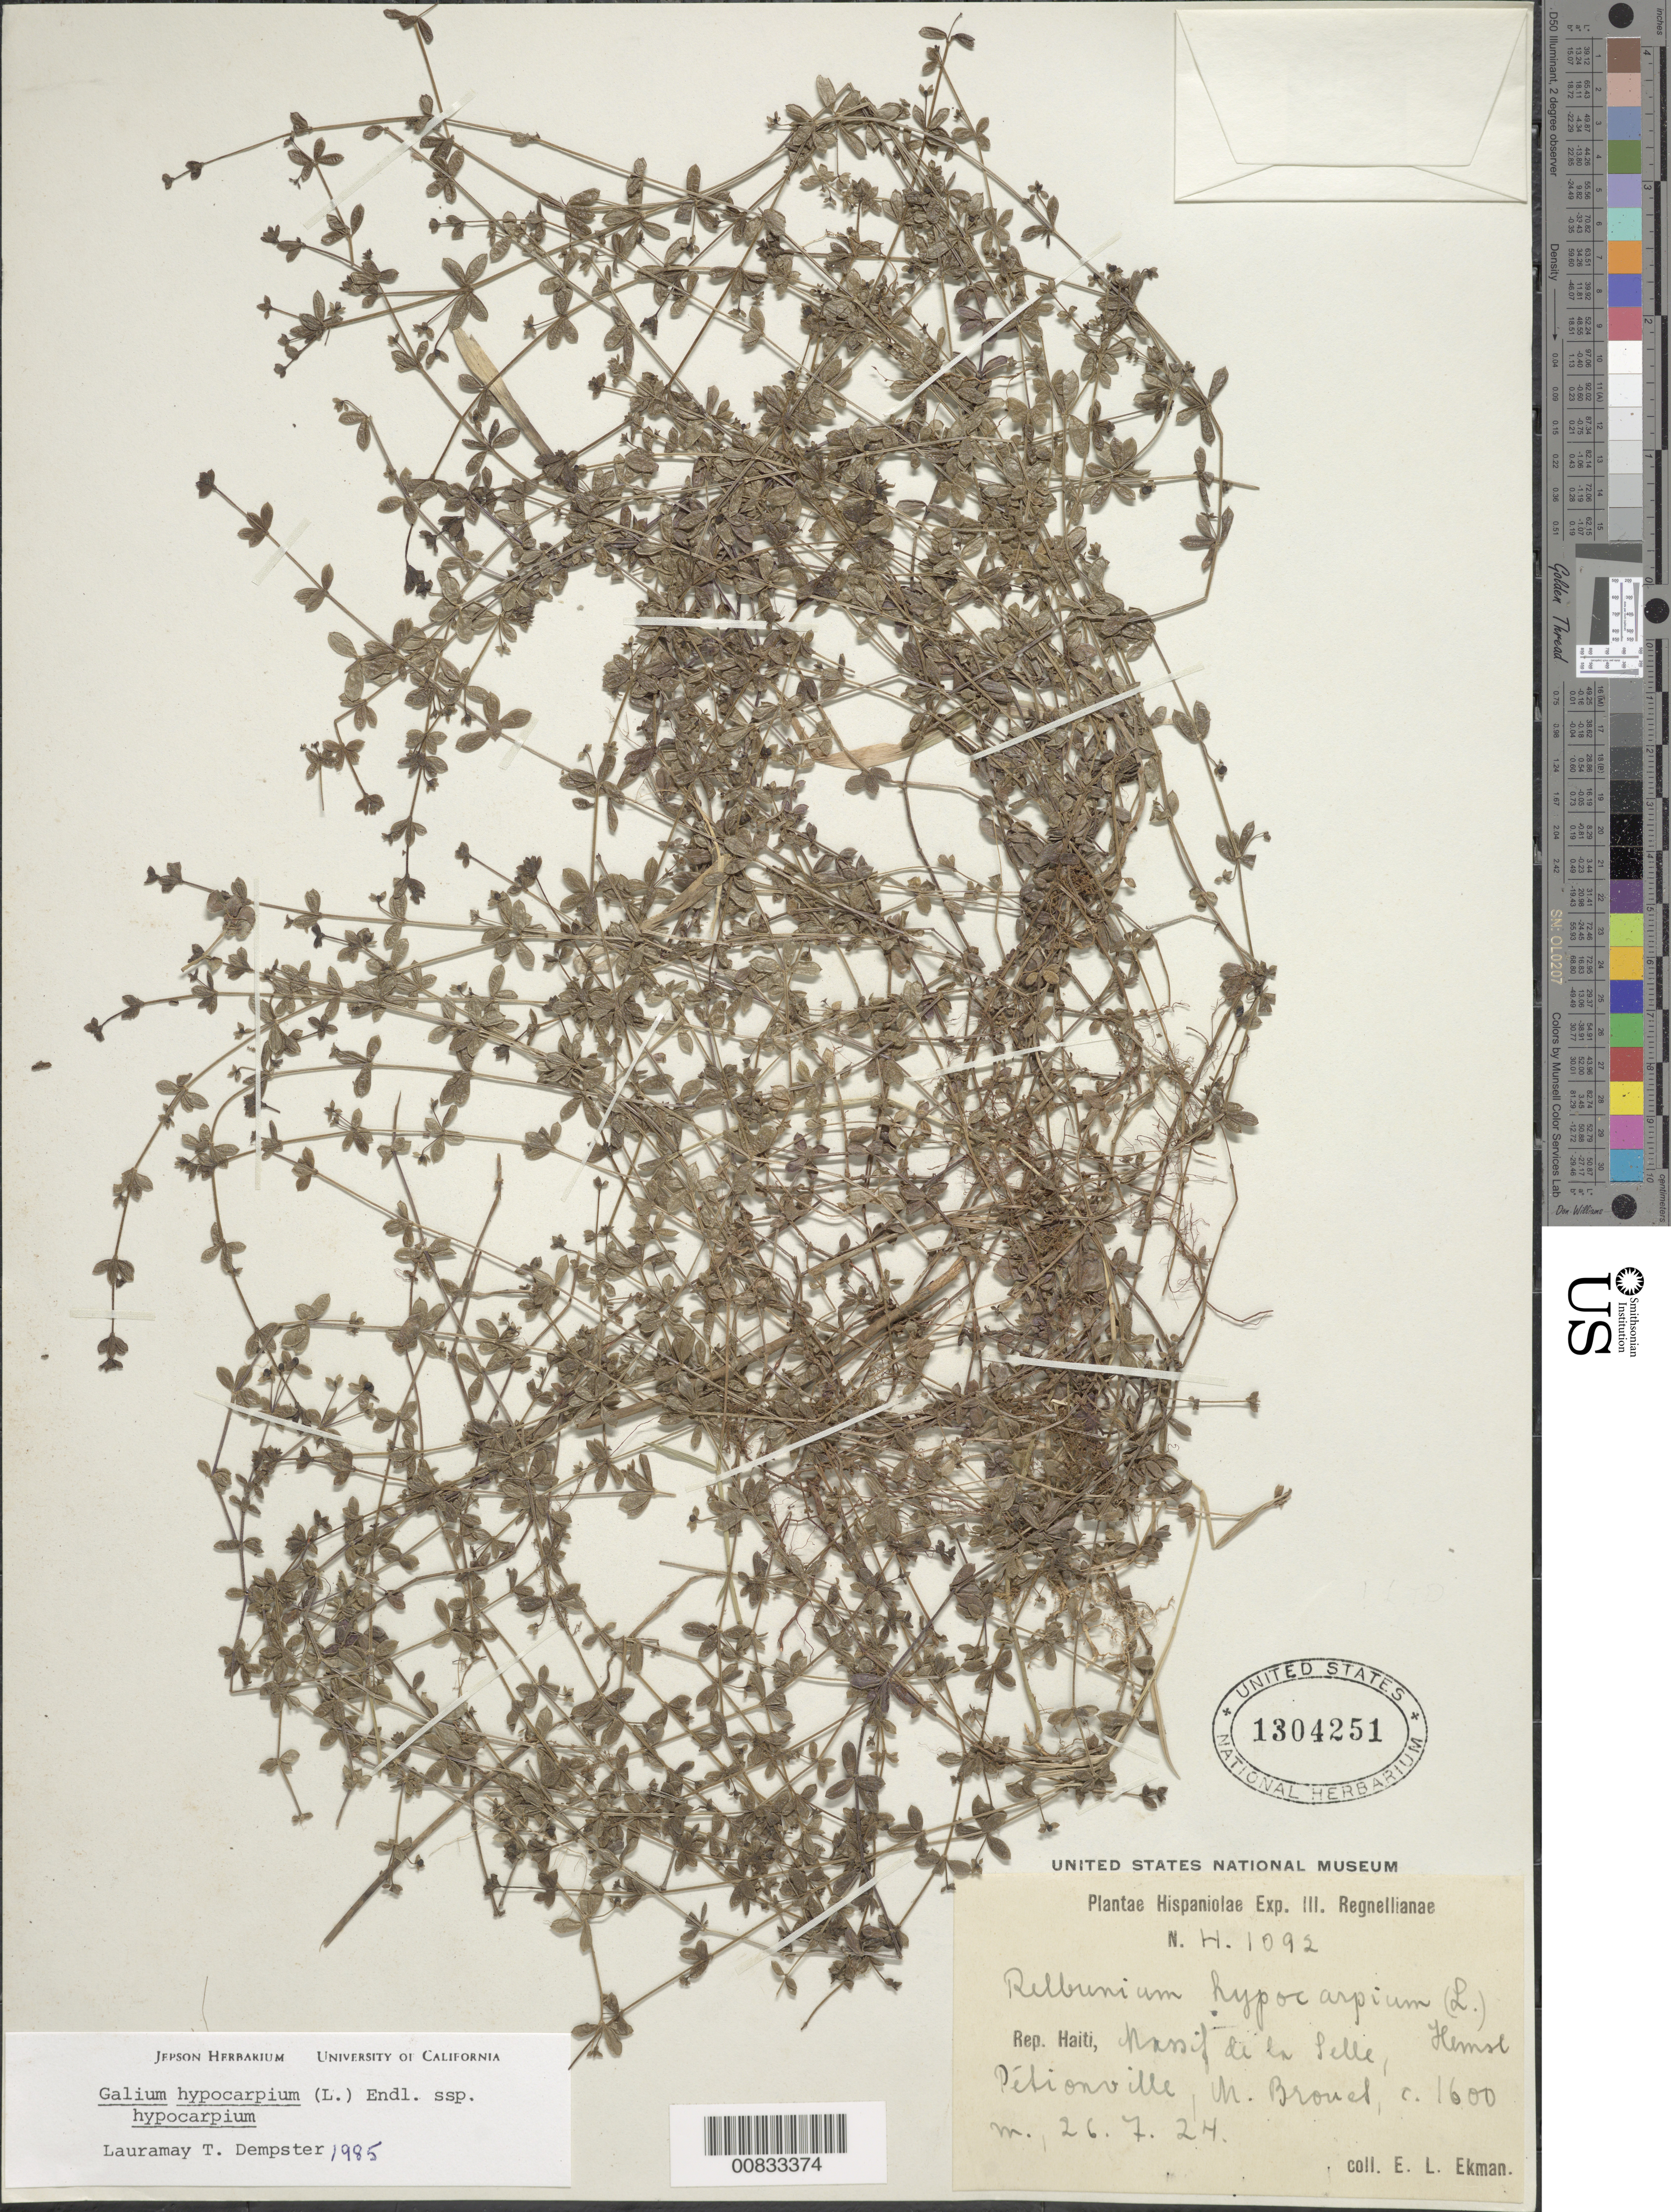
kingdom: Plantae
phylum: Tracheophyta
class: Magnoliopsida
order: Gentianales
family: Rubiaceae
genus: Galium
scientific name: Galium hypocarpium subsp. hypocarpium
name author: (L.) Endl. ex Griseb.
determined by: Dempster, L. T.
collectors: E. L. Ekman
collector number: H 1092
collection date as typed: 26 Jul 1924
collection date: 1924-07-26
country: Haiti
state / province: Ouest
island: Hispaniola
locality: Massif de la Selle, Pétionville, M. Brouet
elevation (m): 1600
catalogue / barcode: US 1304251